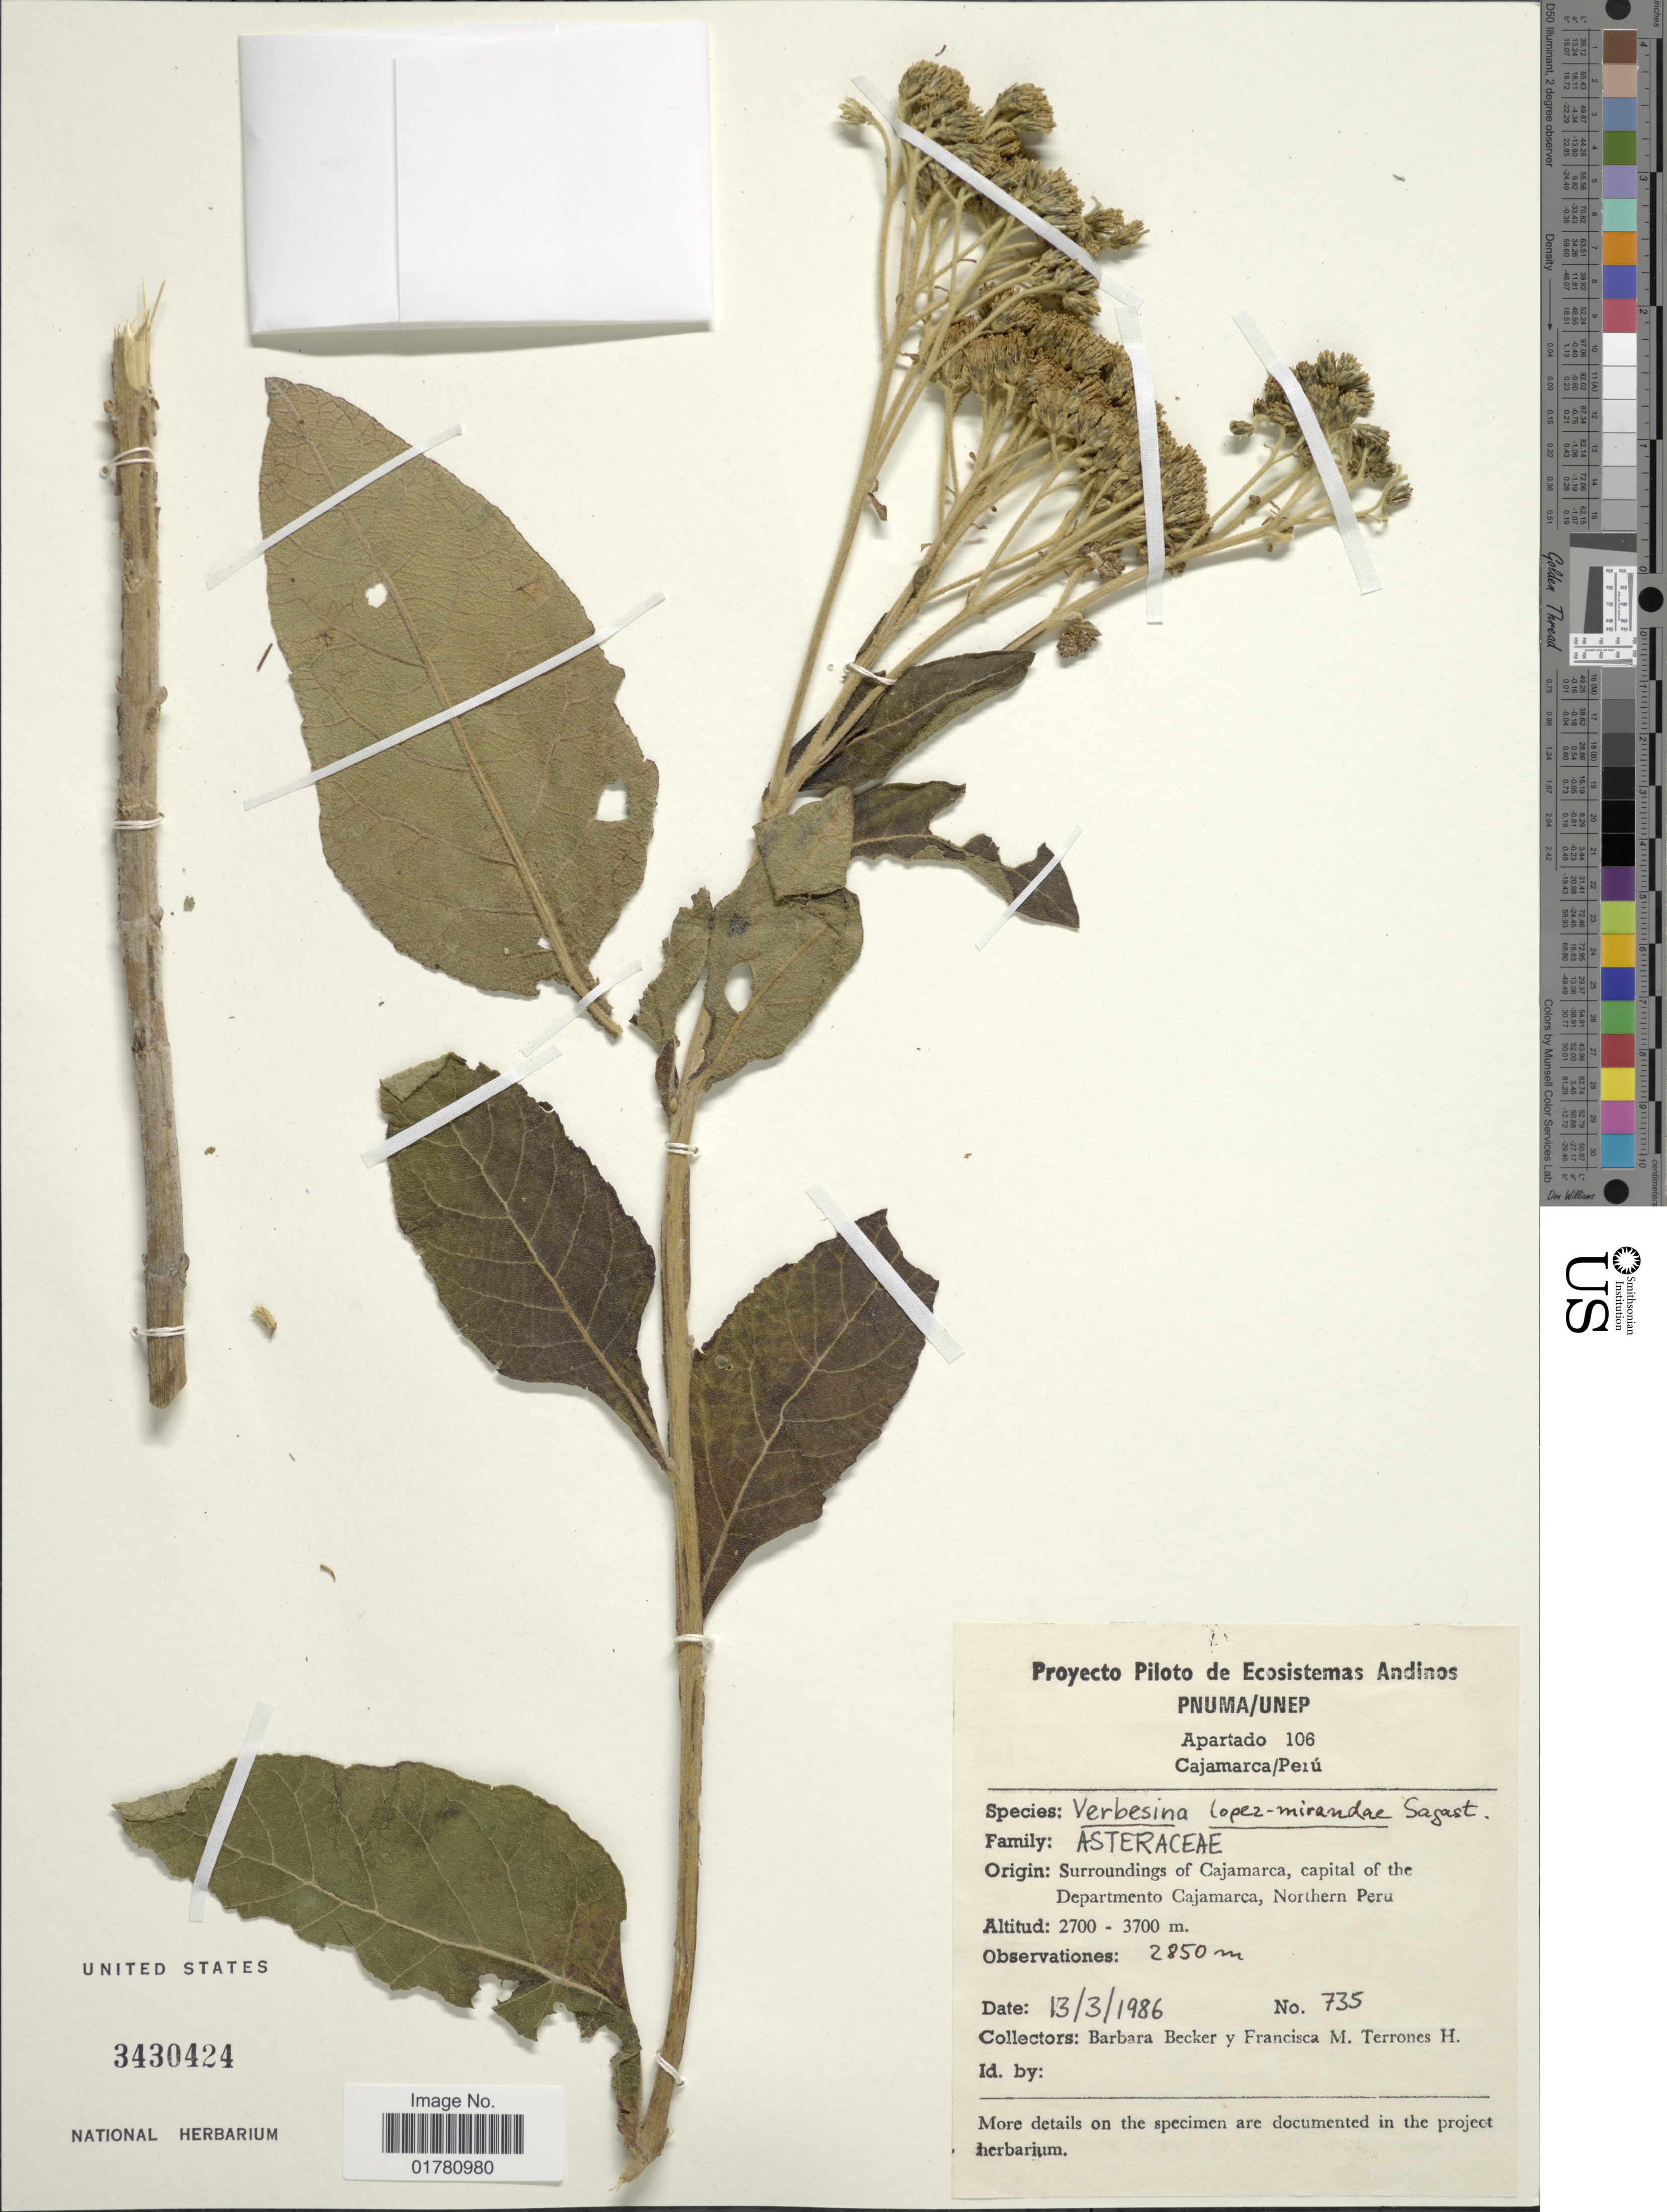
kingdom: Plantae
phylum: Tracheophyta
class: Magnoliopsida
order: Asterales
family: Asteraceae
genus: Verbesina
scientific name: Verbesina lopez-mirandae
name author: Sagást.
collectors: B. Becker & F. M. Terrones H.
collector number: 735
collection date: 1986-03-13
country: Peru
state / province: Cajamarca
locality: Surroundings of Cajamarca, capital of the Departamento Cajamarca, Northern Peru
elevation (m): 2700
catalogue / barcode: US 3430424